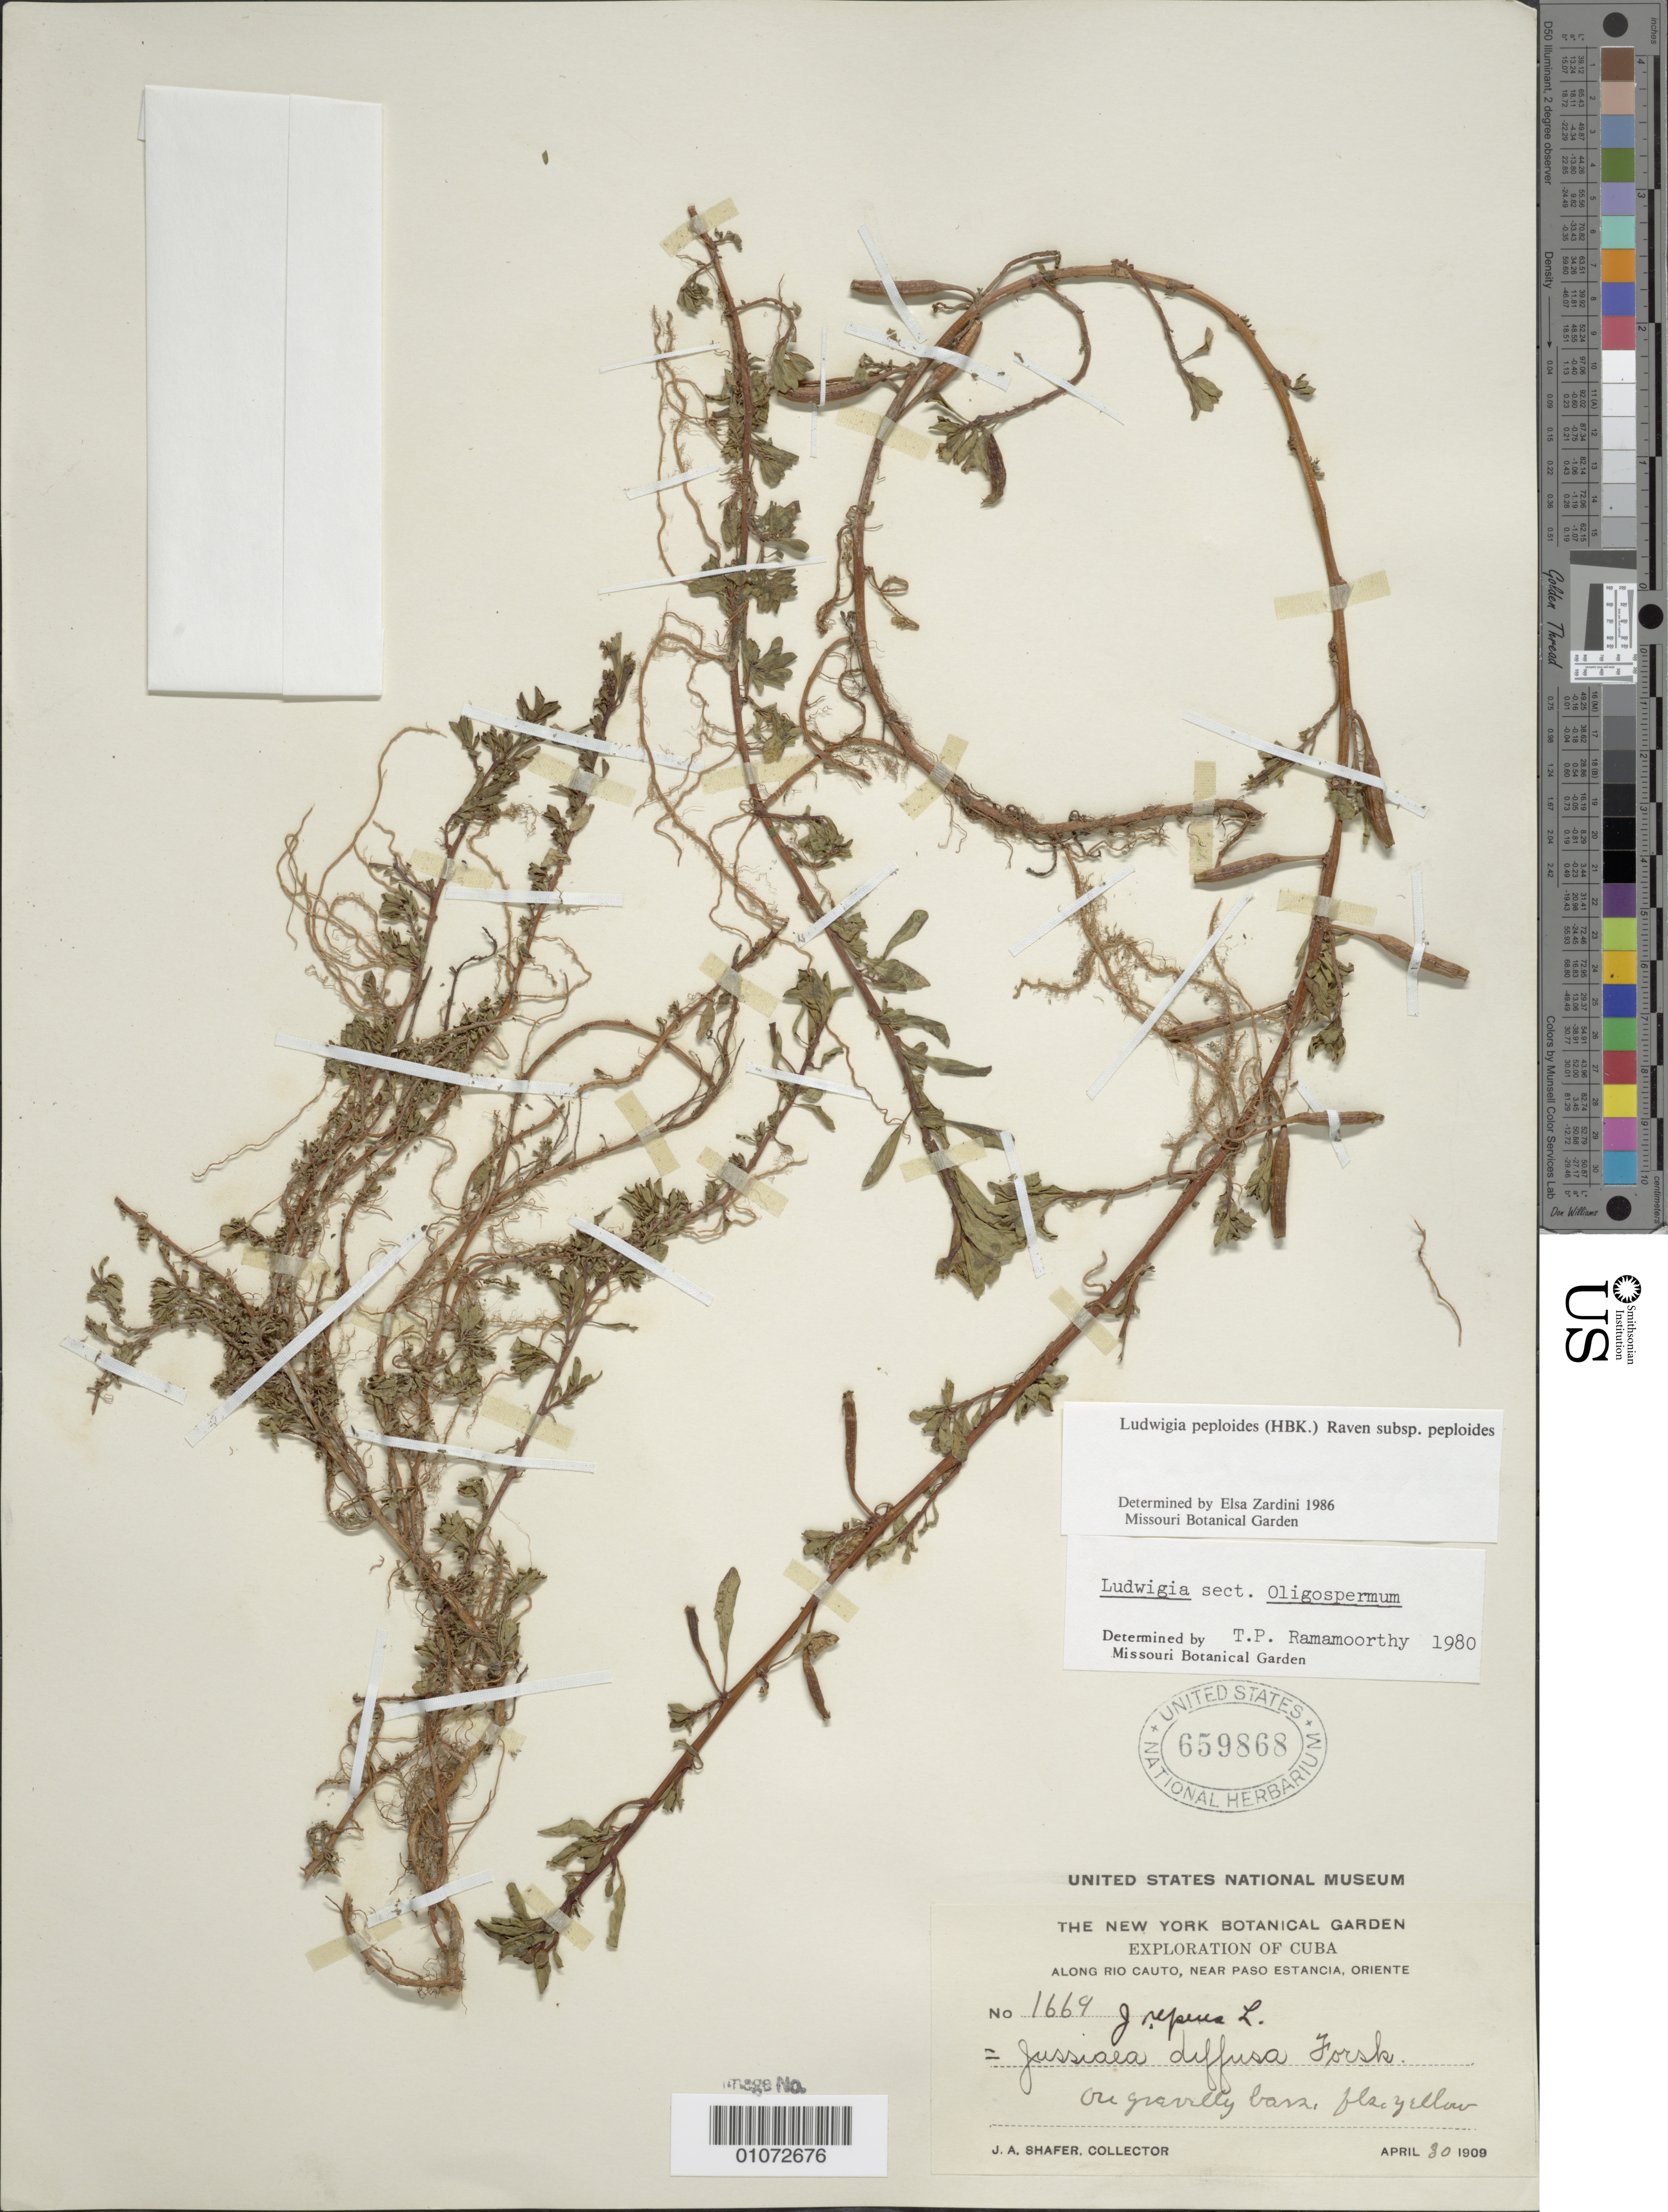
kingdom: Plantae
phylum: Tracheophyta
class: Magnoliopsida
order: Myrtales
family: Onagraceae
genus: Ludwigia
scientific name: Ludwigia peploides subsp. peploides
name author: (Kunth) P.H. Raven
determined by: Zardini, E. M.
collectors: J. A. Shafer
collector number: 1669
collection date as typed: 30 Apr 1909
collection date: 1909-04-30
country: Cuba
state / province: Granma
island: Cuba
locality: Along rio Cauto, near Paso Estancia, on gravelly bars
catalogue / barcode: US 659868